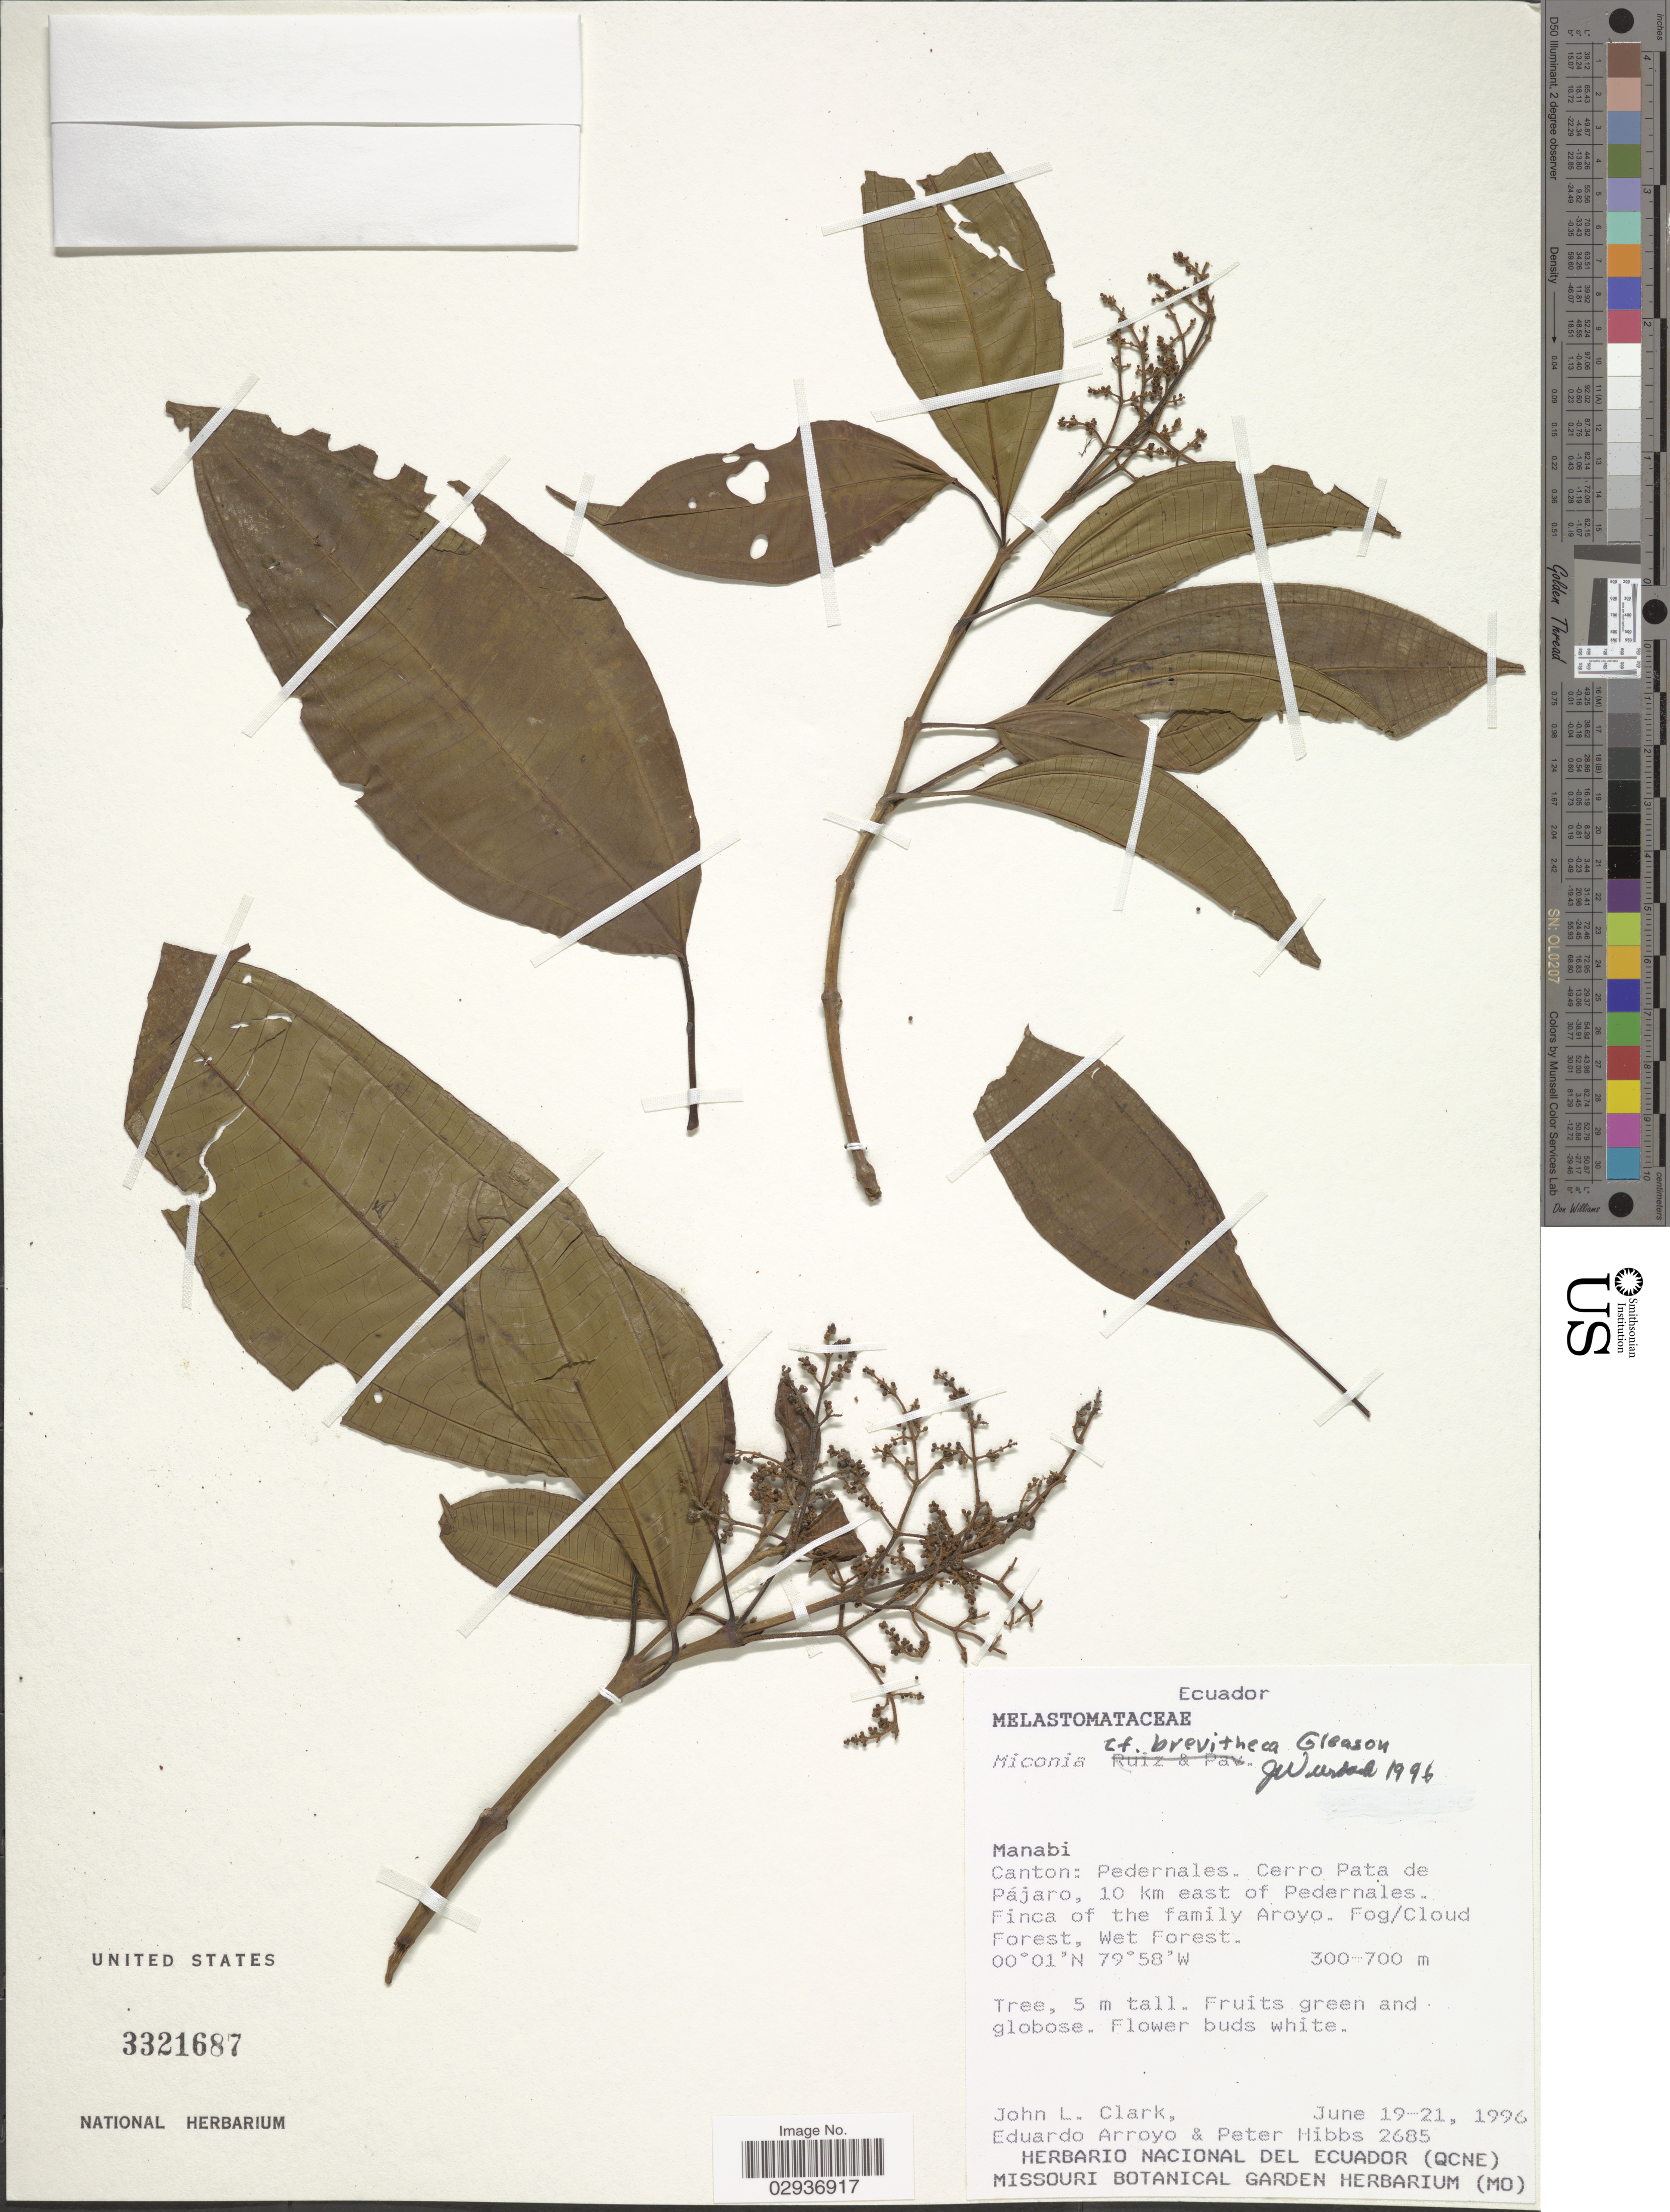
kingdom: Plantae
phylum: Tracheophyta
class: Magnoliopsida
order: Myrtales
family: Melastomataceae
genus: Miconia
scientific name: Miconia brevitheca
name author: Gleason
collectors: J. L. Clark, E. Arroyo & P. Hibbs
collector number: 2685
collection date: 1996-06-19/1996-06-21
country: Ecuador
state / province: Manabí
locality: Canton: Pedernales. Cerro Pata de Pájaro, 10 km east of Pedernales.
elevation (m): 300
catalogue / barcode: US 3321687